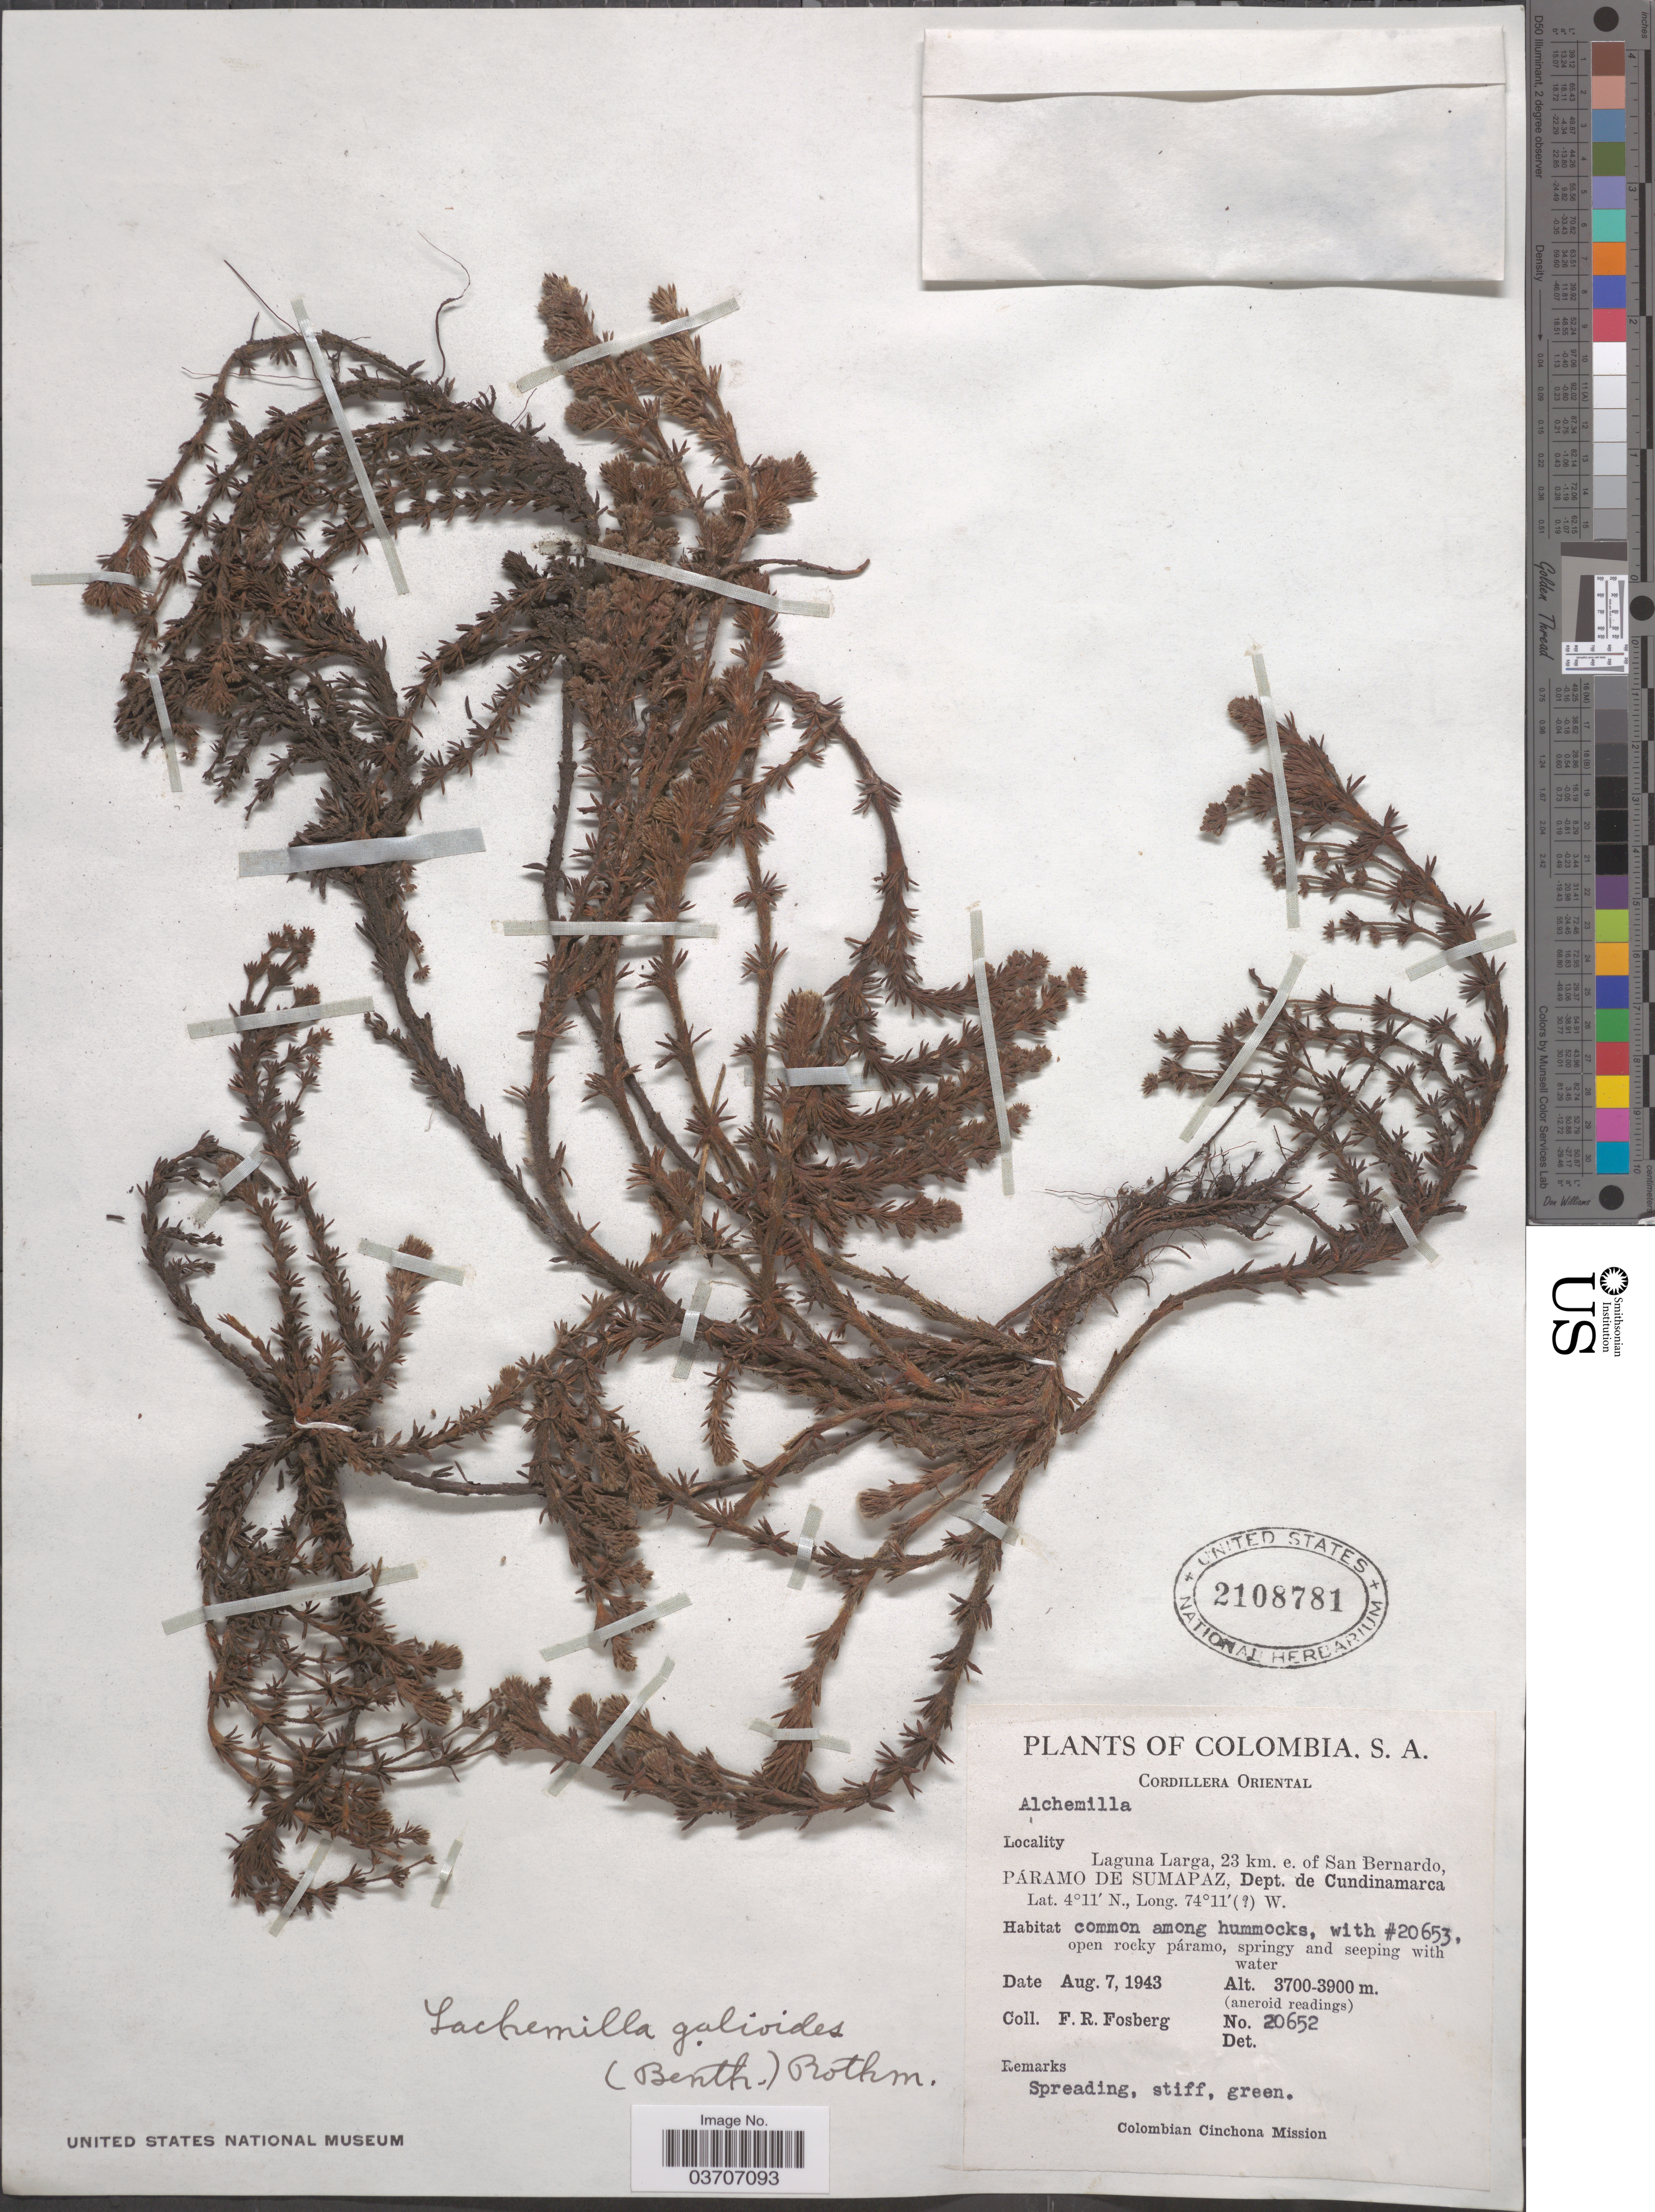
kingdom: Plantae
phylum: Tracheophyta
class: Magnoliopsida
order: Rosales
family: Rosaceae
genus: Lachemilla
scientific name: Lachemilla galioides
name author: (Benth.) Rothm.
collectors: F. R. Fosberg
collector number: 20652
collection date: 1943-08-07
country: Colombia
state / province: Cundinamarca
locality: Cordillera Oriental. Laguna Larga, 23 km. e. of San Bernardo, Páramo de Sumapaz, Dept. de Cundinamarca.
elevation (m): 3700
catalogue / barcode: US 2108781